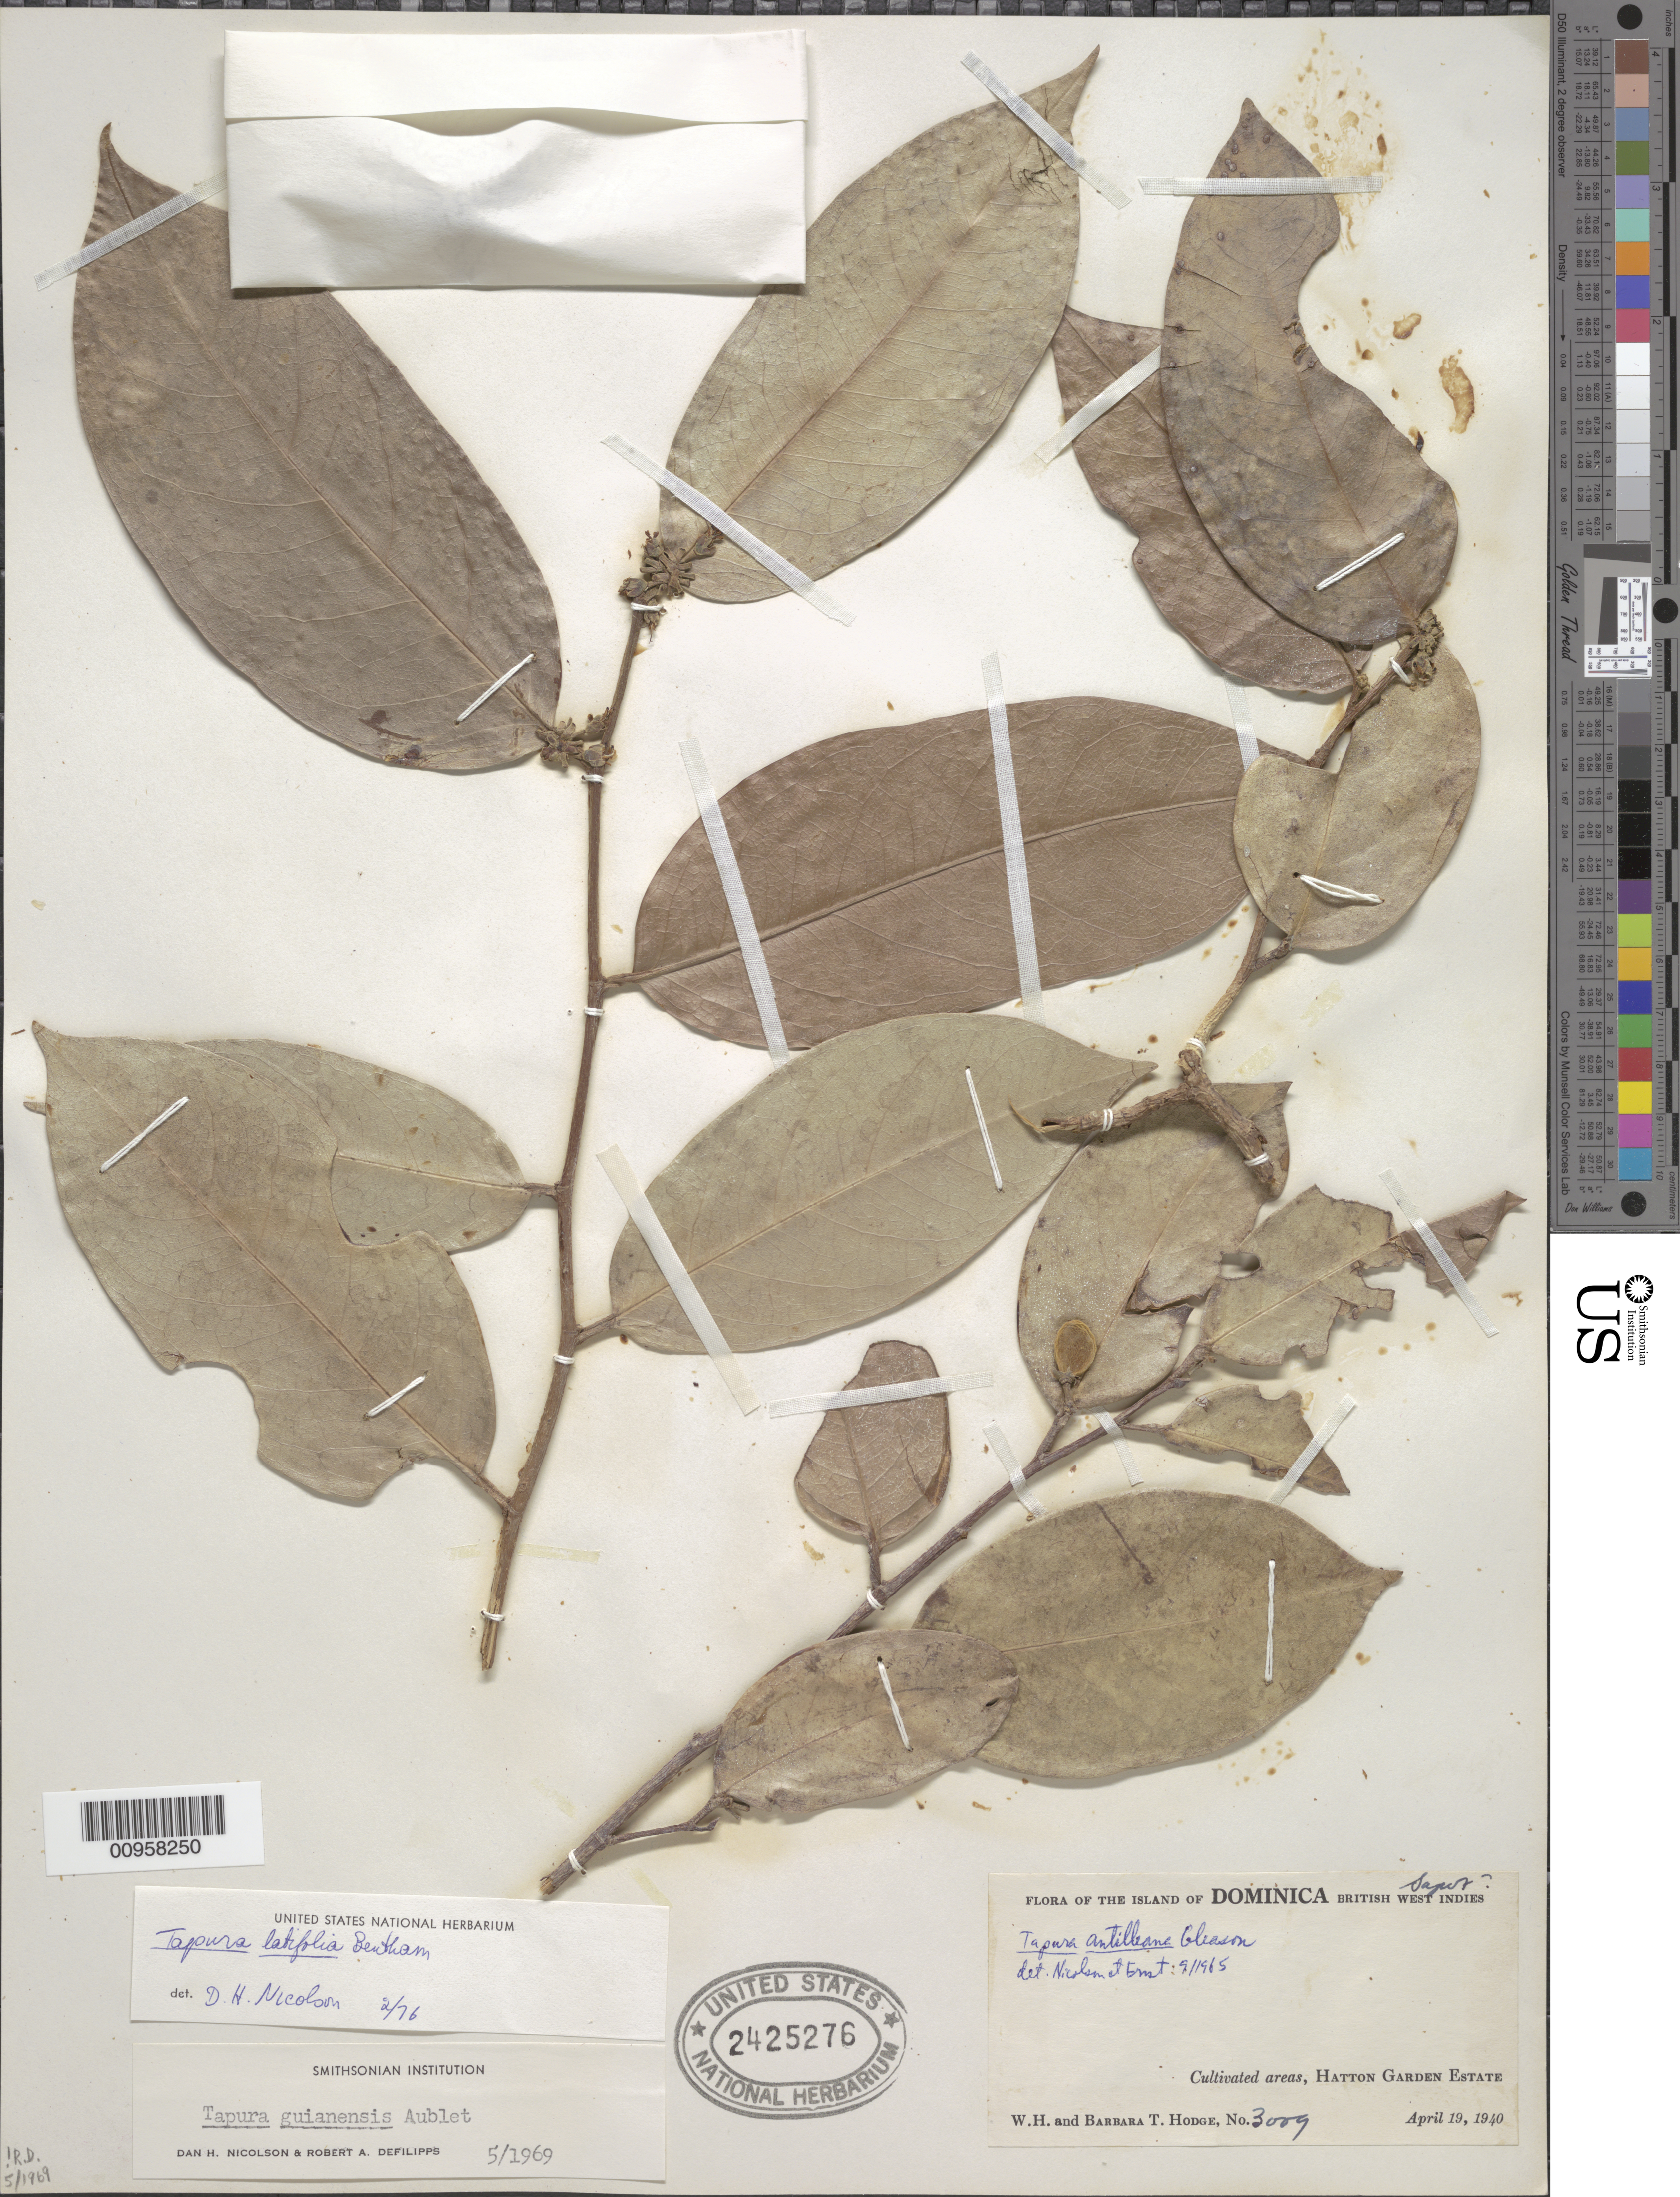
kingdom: Plantae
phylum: Tracheophyta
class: Magnoliopsida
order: Malpighiales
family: Dichapetalaceae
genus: Tapura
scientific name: Tapura latifolia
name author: Benth.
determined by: Nicolson, Dan H.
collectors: W. Hodge & B. Hodge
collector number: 3009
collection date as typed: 19 Apr 1940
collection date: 1940-04-19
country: Dominica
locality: Hatton Garden Estate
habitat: Cultivated areas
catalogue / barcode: US 2425276